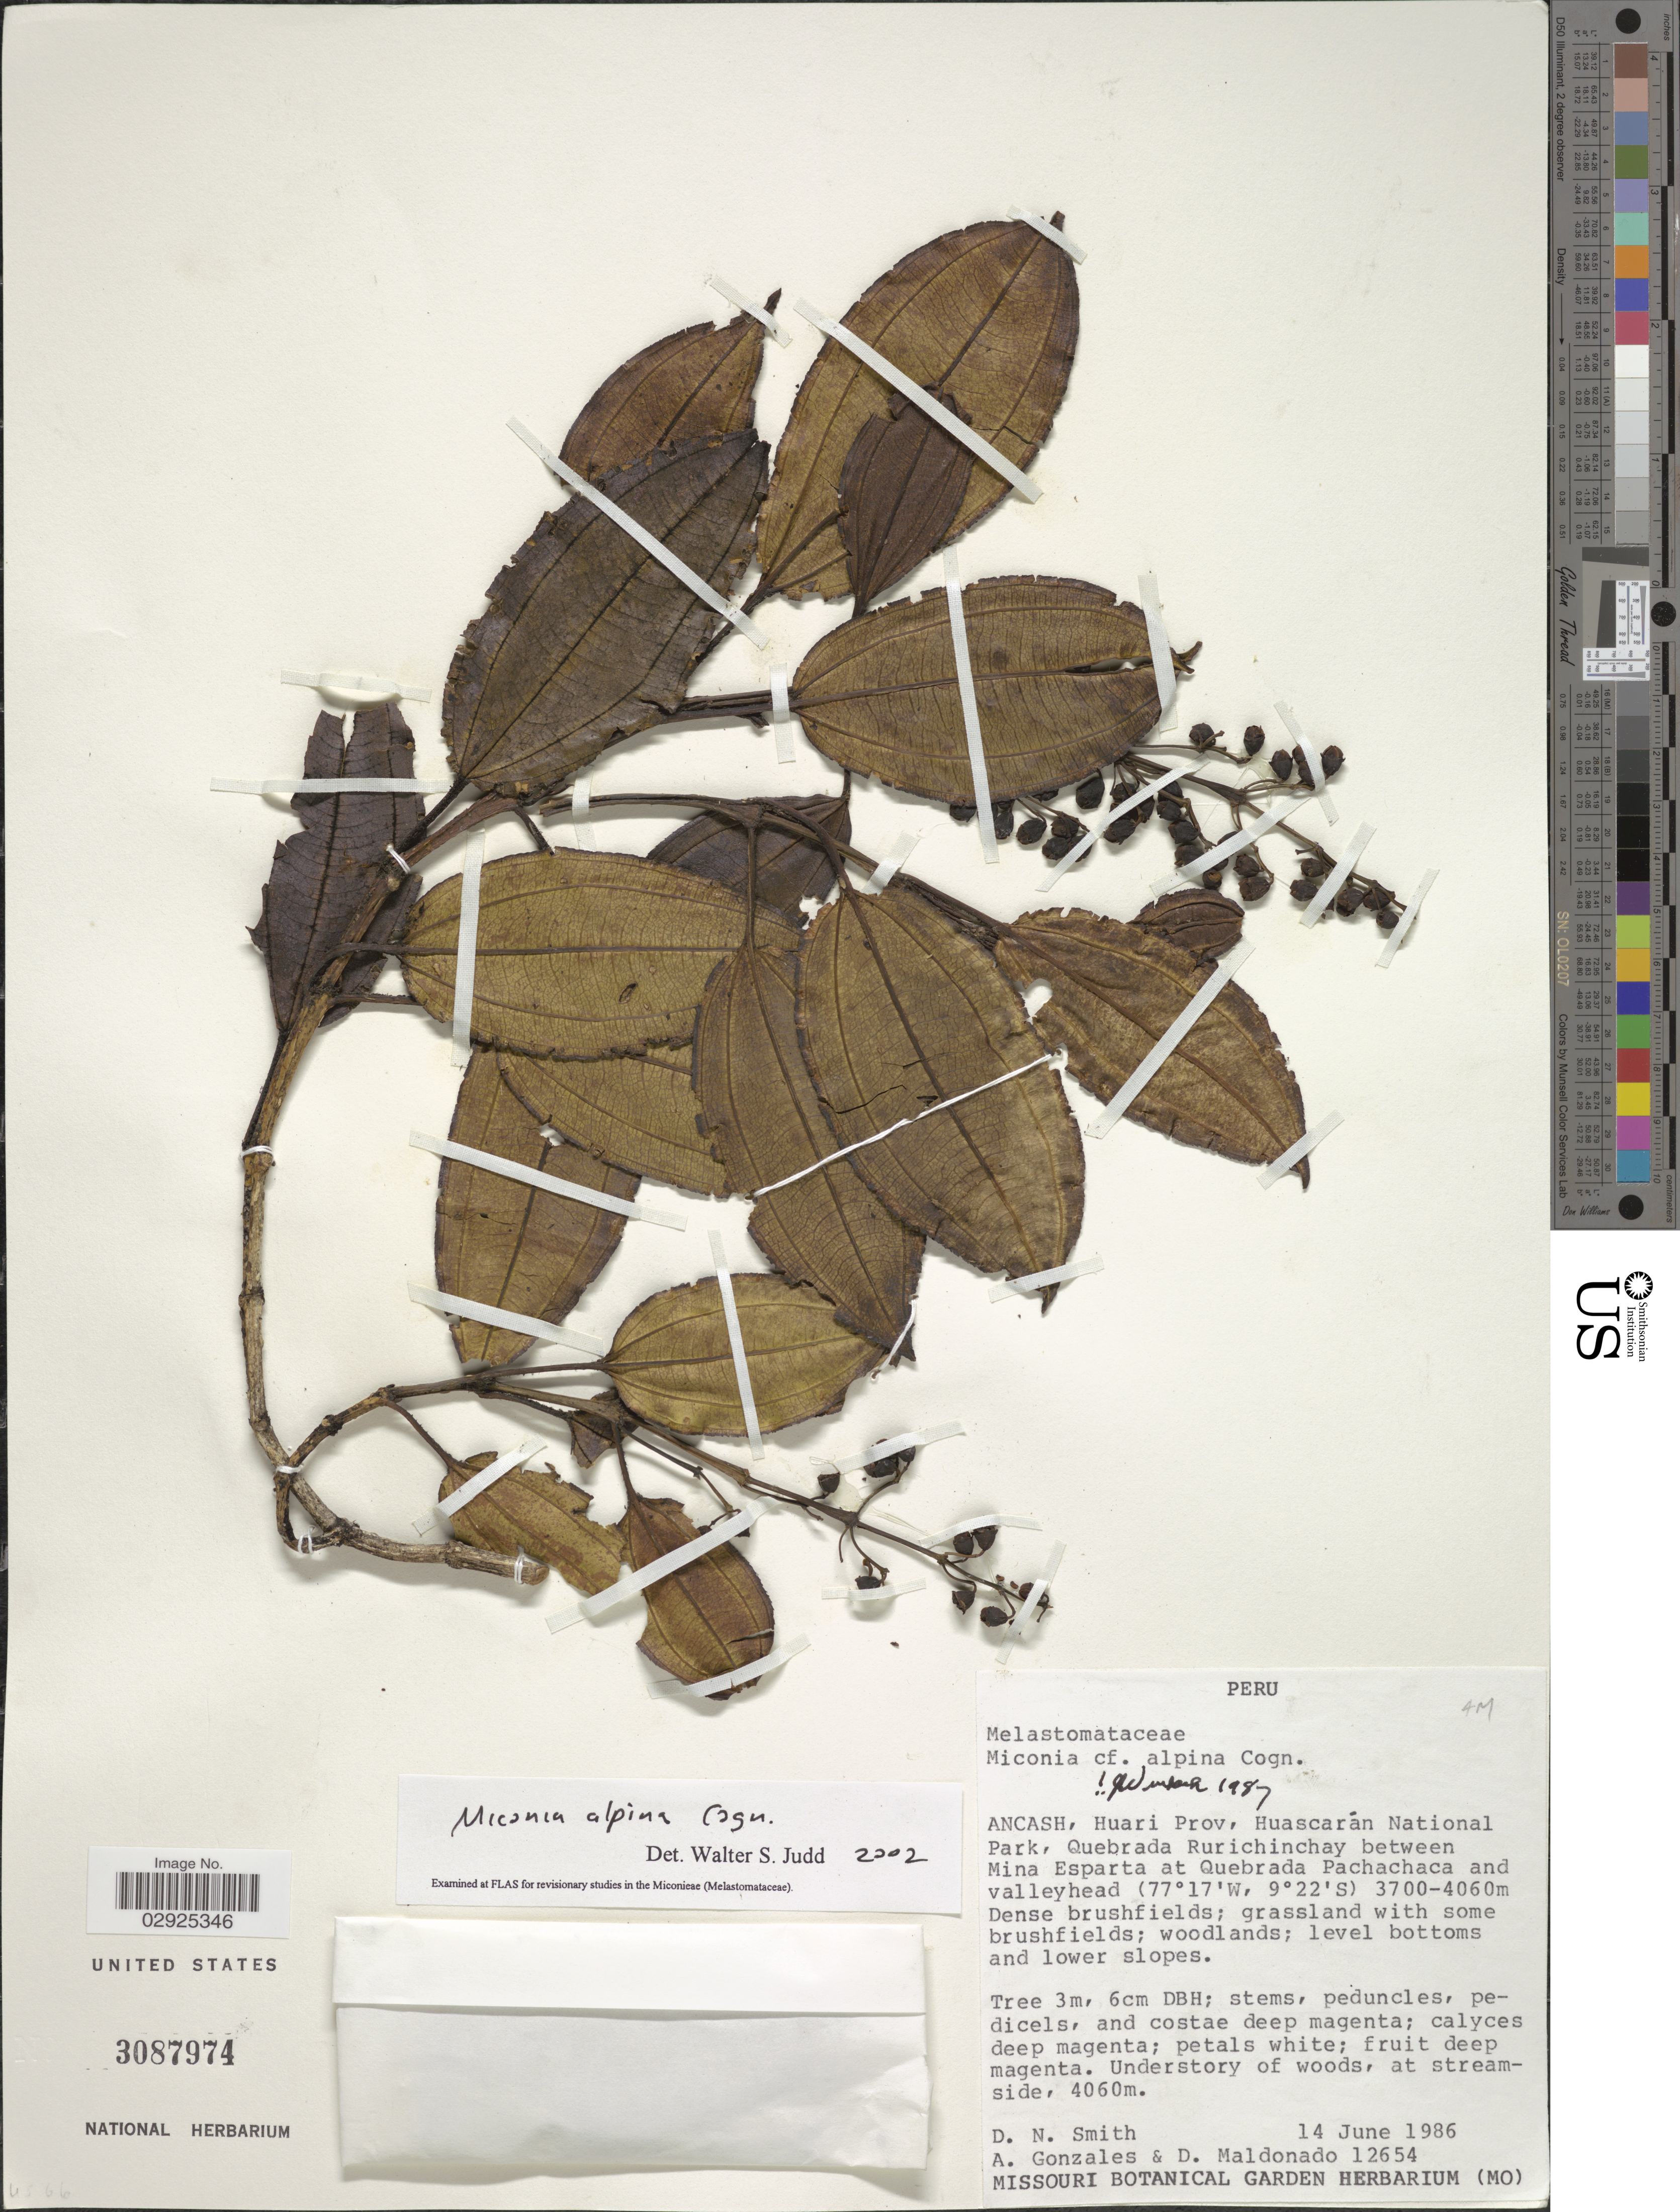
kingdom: Plantae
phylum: Tracheophyta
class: Magnoliopsida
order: Myrtales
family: Melastomataceae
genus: Miconia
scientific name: Miconia alpina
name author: Cogn.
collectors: D. Smith, A. C. González & D. Maldonado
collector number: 12654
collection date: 1986-06-14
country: Peru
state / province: Ancash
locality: Huari Prov. Huascarán National Park, Quebrada Rurichinchay between Mina Esparta at Quebrada Pachachaca and valleyhead.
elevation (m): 3700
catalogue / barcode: US 3087974